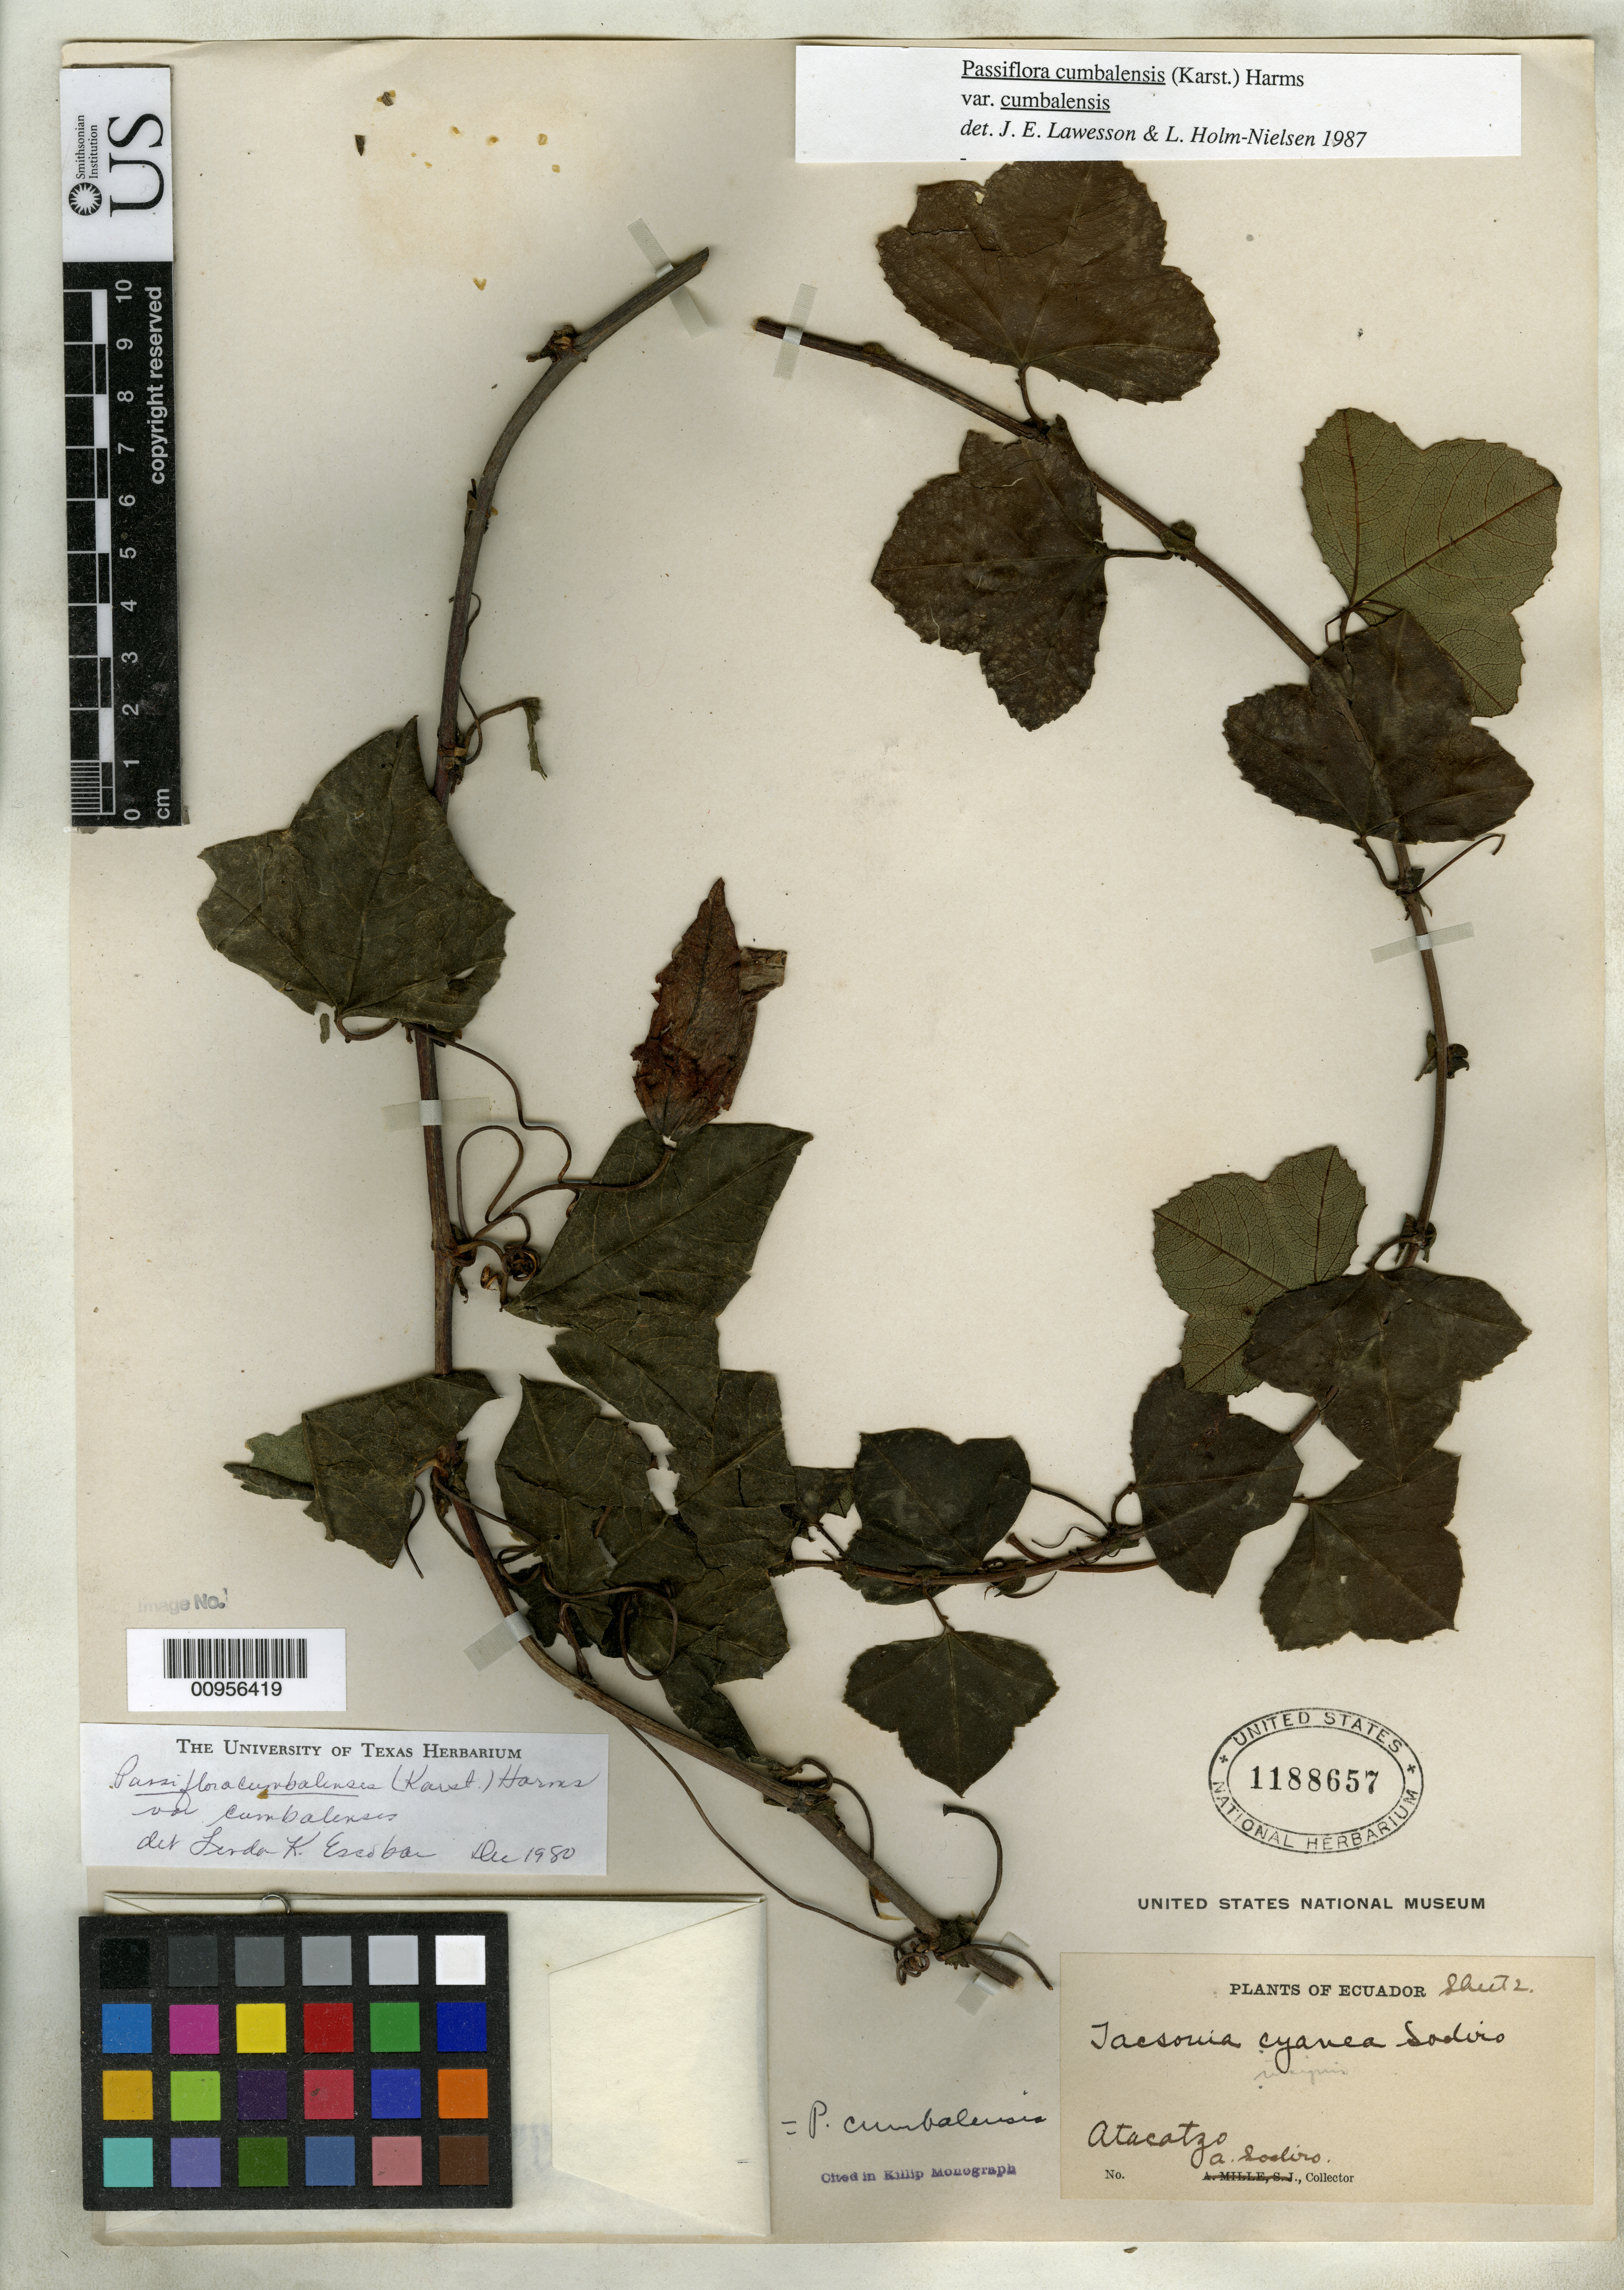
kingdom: Plantae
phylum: Tracheophyta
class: Magnoliopsida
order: Malpighiales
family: Passifloraceae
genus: Tacsonia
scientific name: Tacsonia cyanea var. insignis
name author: Sodiro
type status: Lectotype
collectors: L. Sodiro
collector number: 8/903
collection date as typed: Aug 1903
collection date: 1903-08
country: Ecuador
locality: Atacatzo.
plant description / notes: Protologue cites "8/903" as on specimen label; unclear whether this represents a collection number or date. Note that another sheet with this locality (but not annotated as var.) is filed as a possible syntype under Tacsonia cyanea.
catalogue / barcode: US 1188657